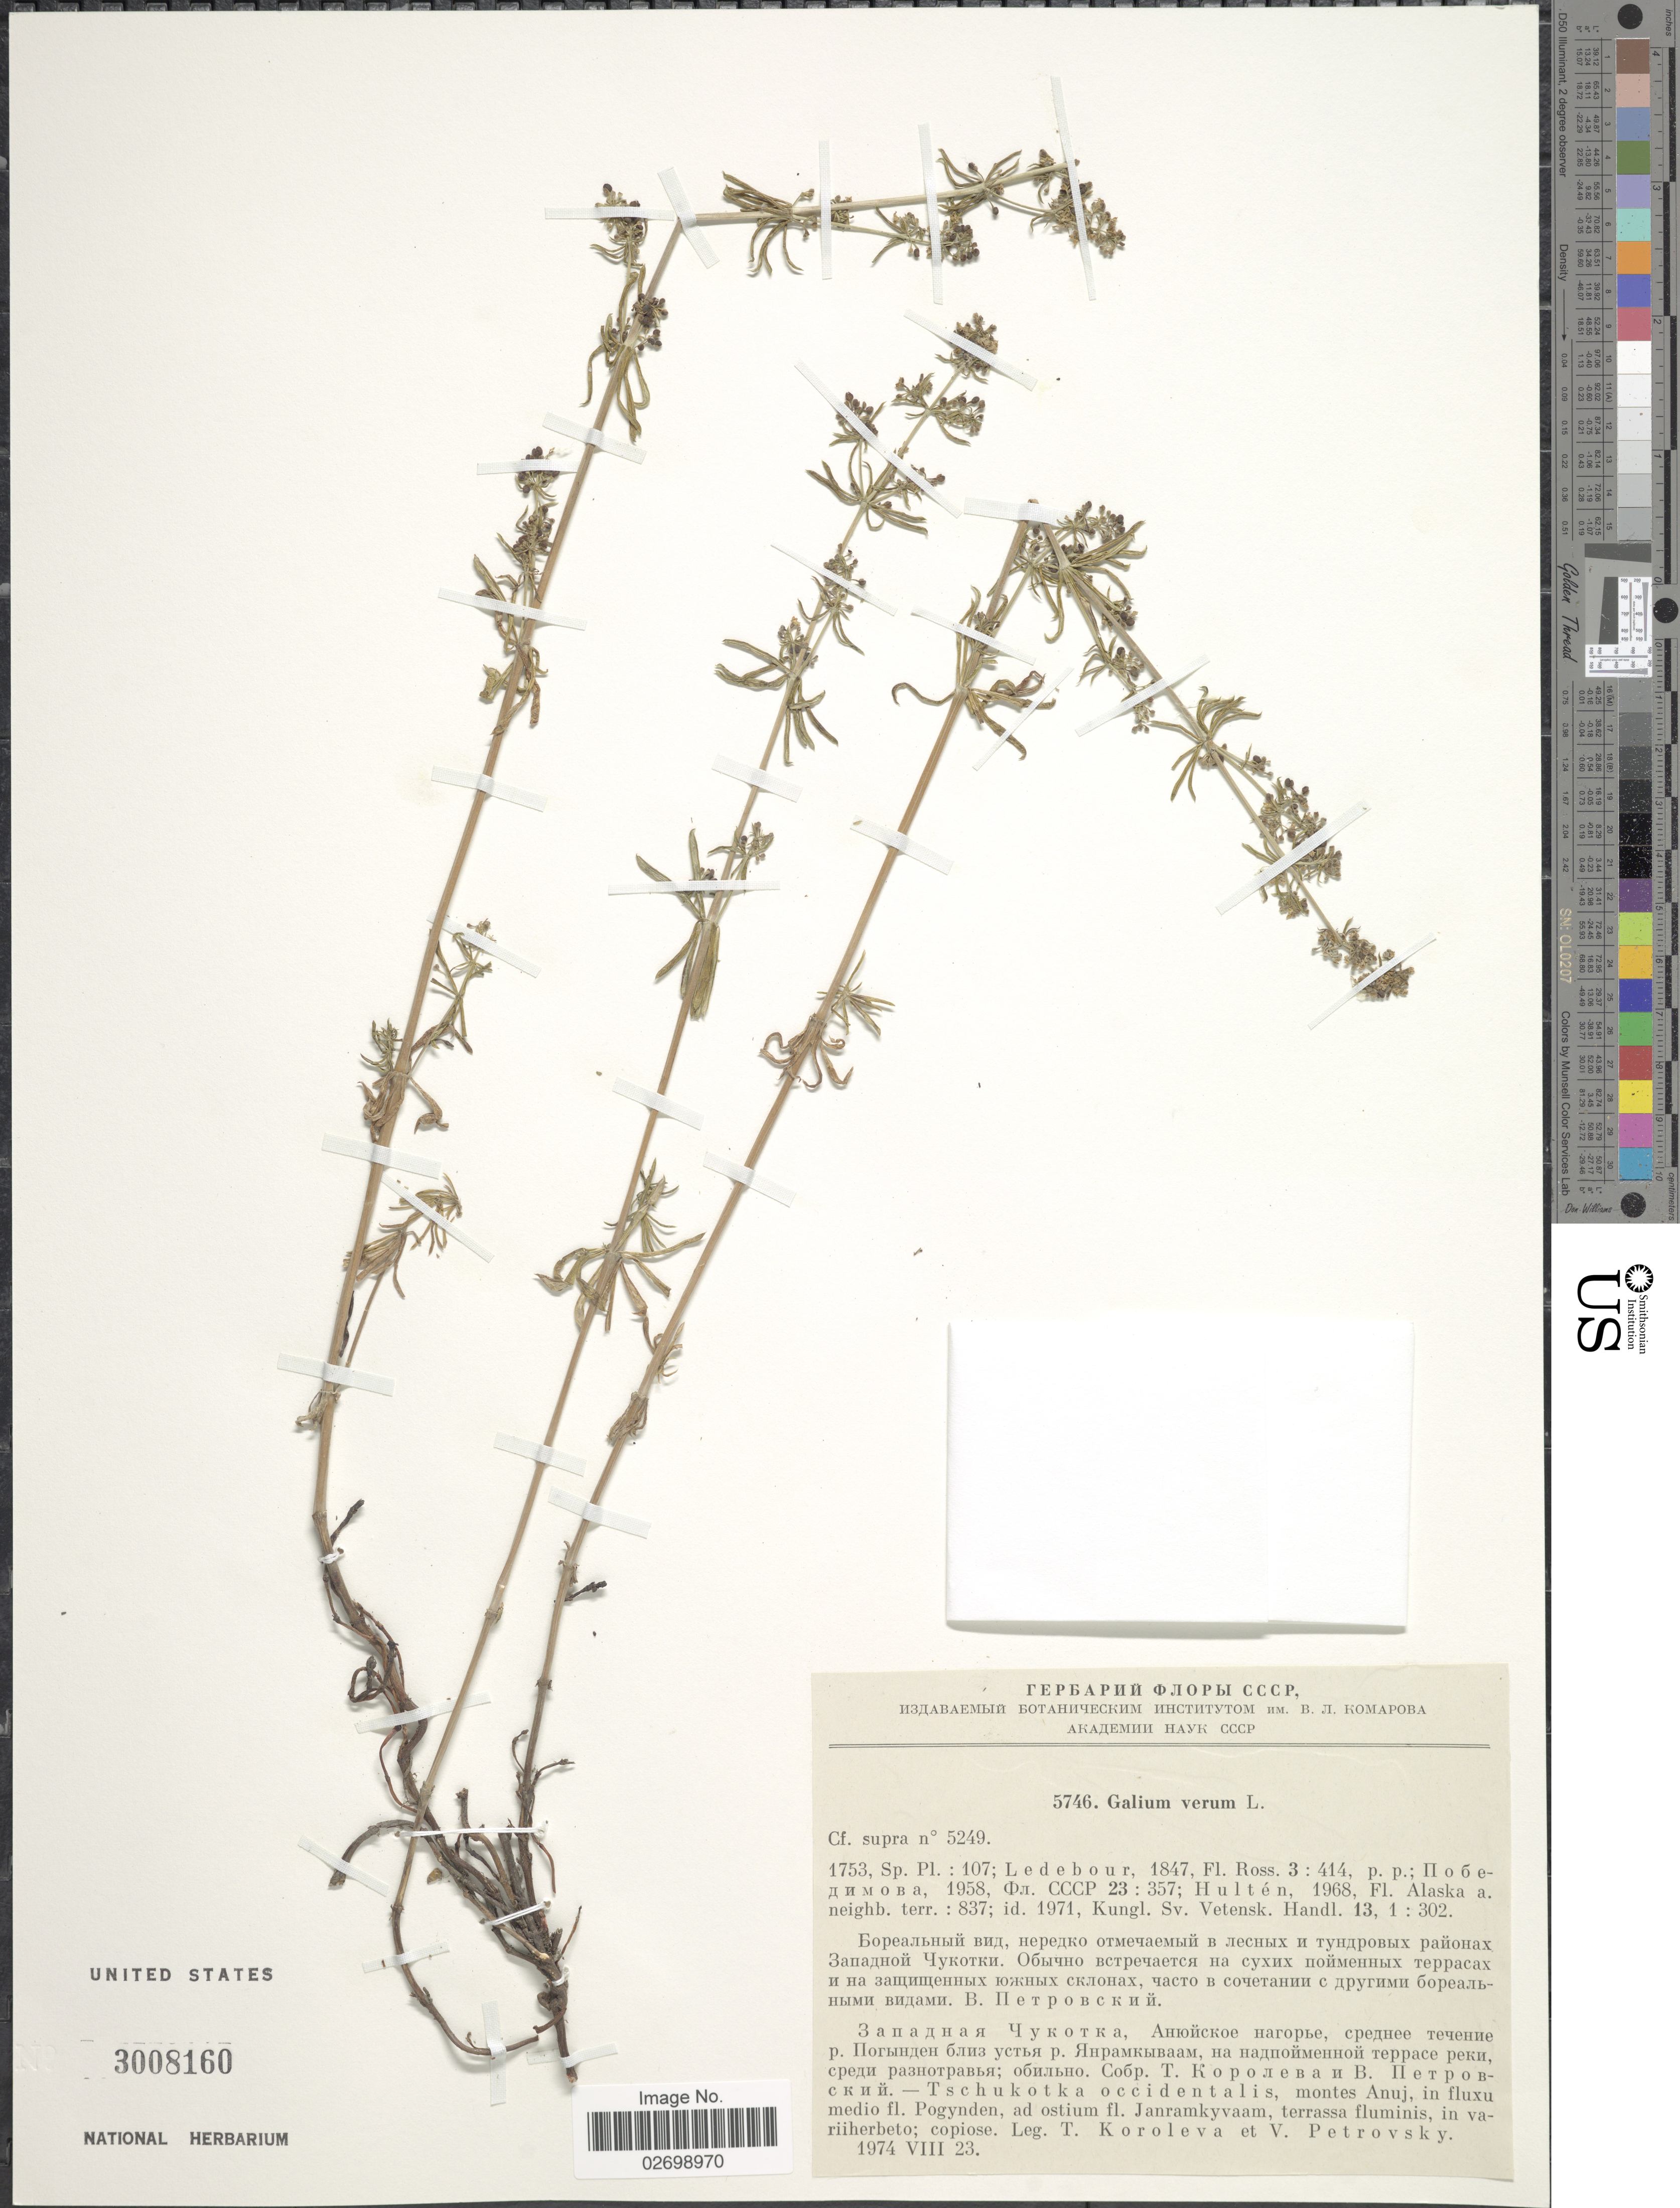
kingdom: Plantae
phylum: Tracheophyta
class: Magnoliopsida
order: Gentianales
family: Rubiaceae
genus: Galium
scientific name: Galium verum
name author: L.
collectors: T. Koroleva & V. Petrovsky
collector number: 5746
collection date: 1974-08-23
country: Russian Federation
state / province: Chukotka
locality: Tschukotka occidentalis, montes Anuj, in fluxu medio fl. Pogynden, ad ostium fl. Janramkyvaam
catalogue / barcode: US 3008160